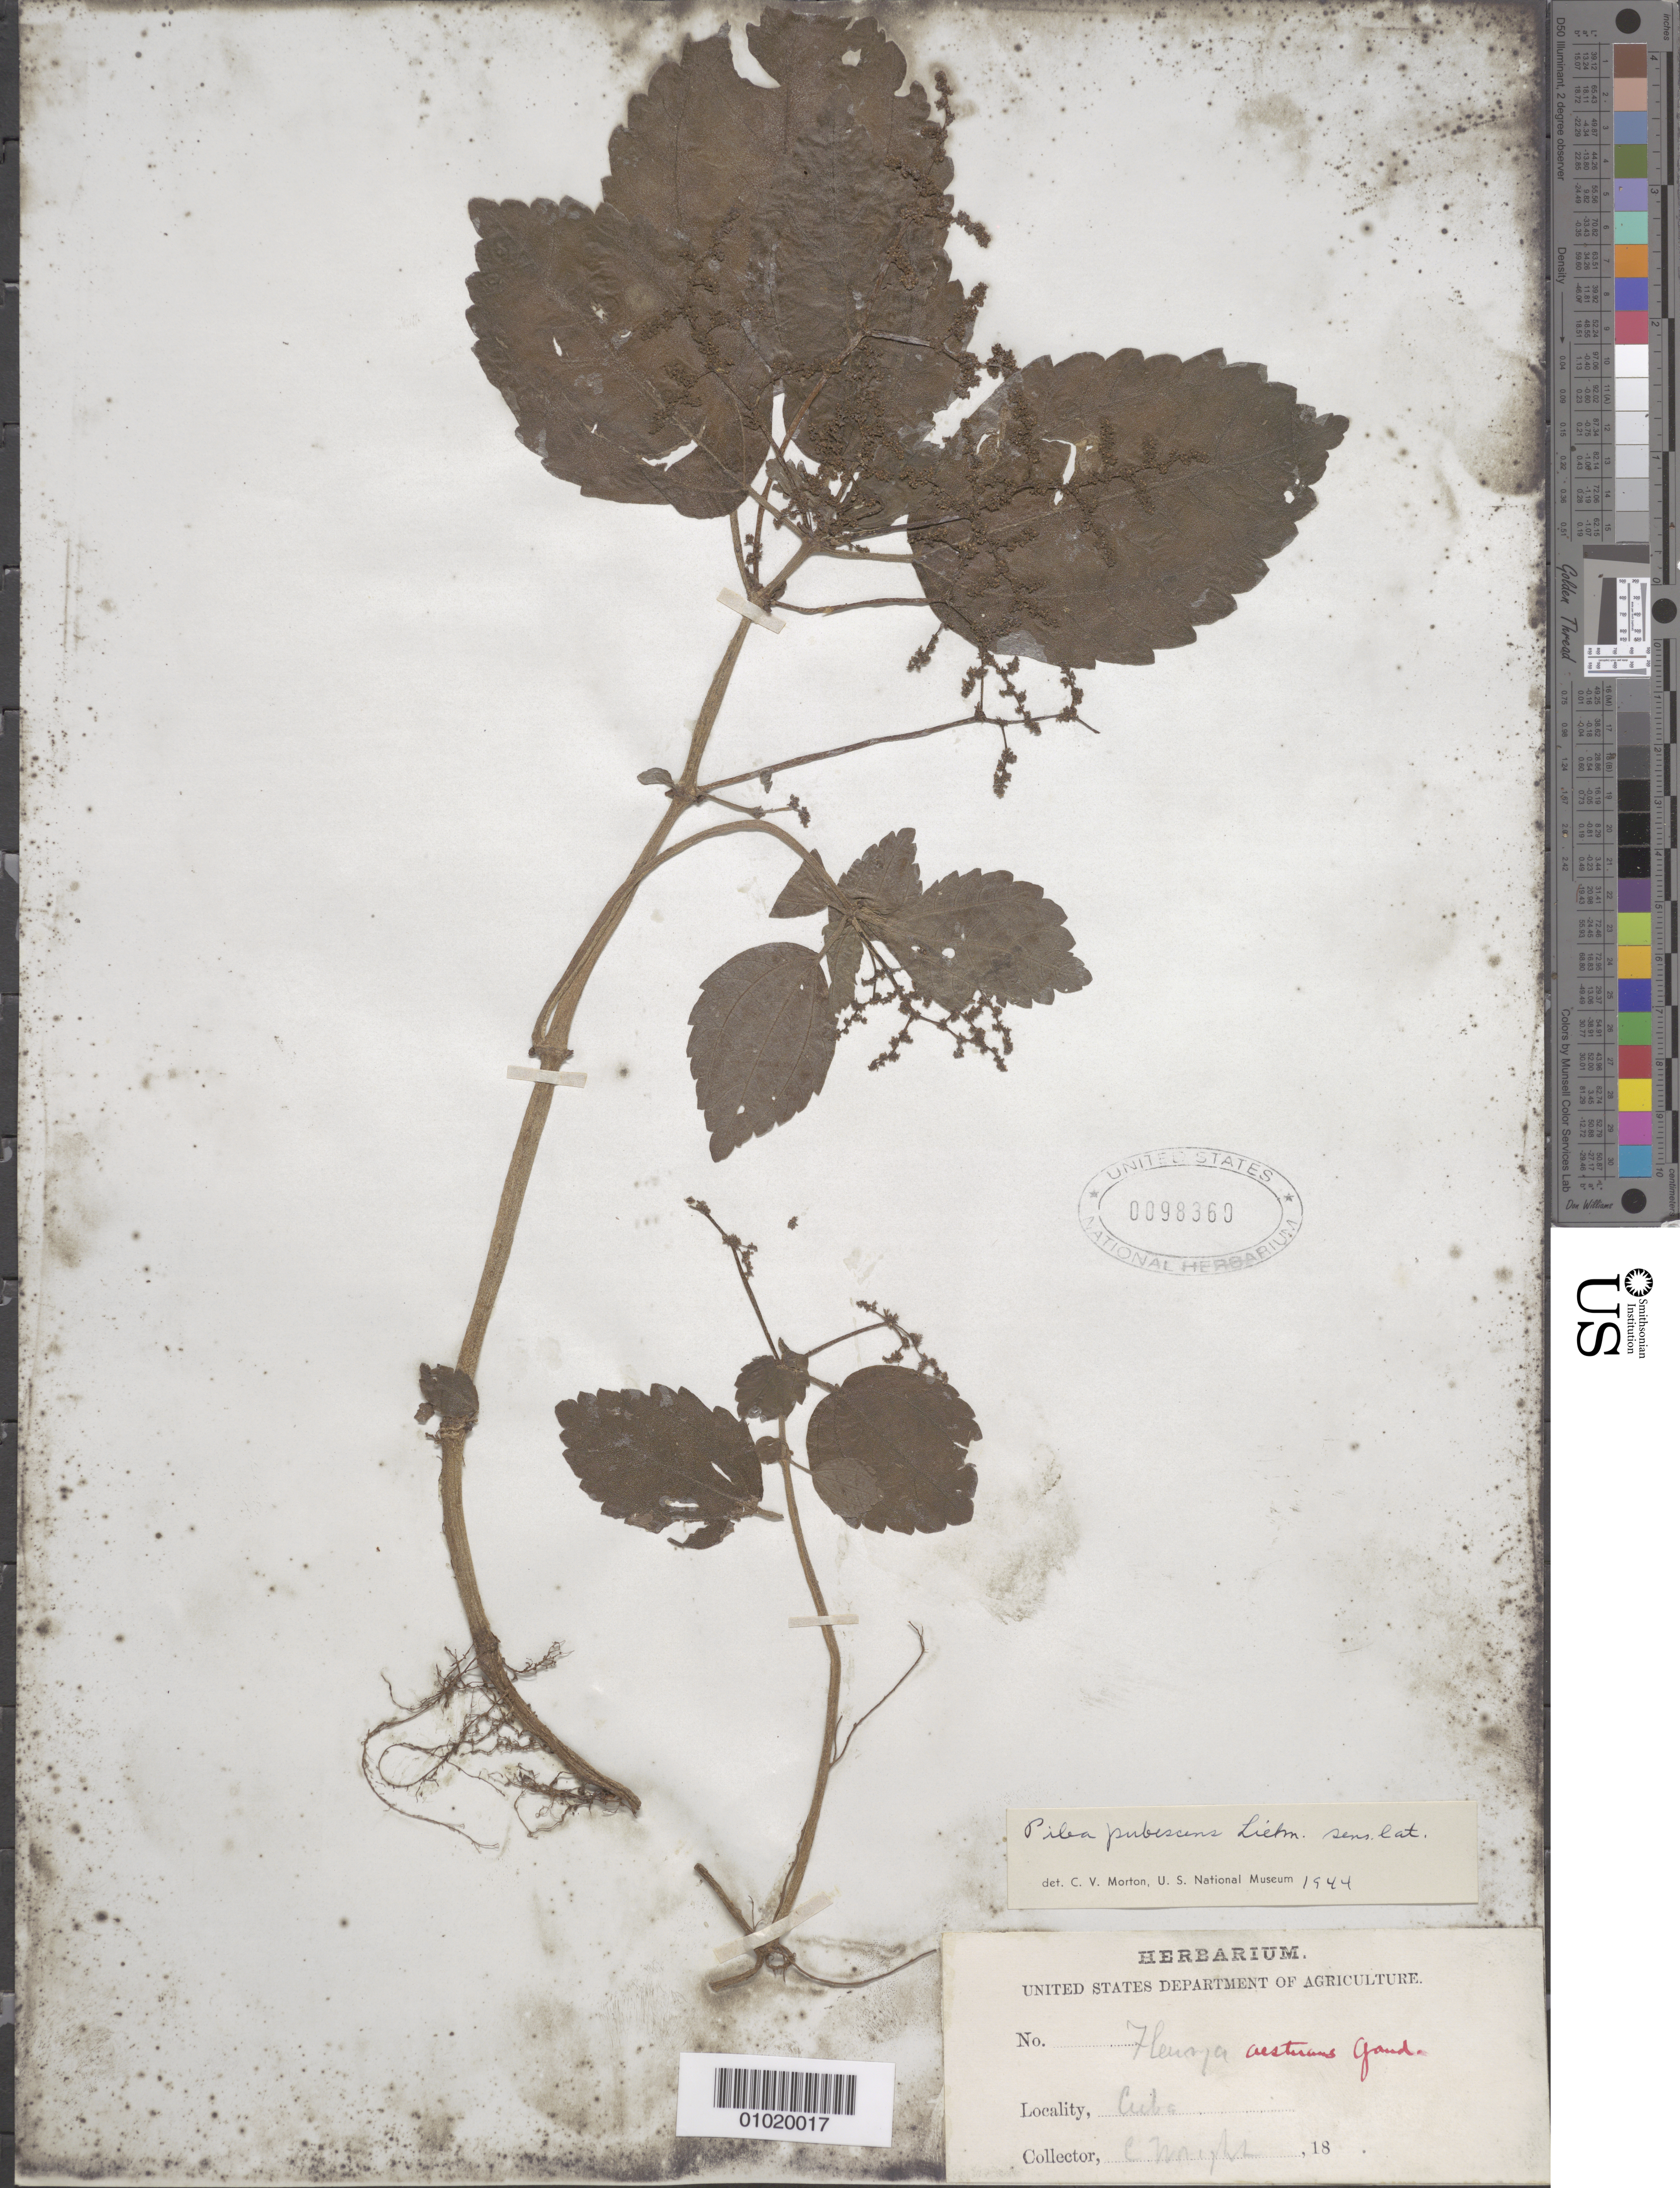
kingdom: Plantae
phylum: Tracheophyta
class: Magnoliopsida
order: Rosales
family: Urticaceae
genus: Pilea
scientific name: Pilea pubescens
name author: Liebm.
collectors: C. Wright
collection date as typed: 1800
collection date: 1800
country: Cuba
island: Cuba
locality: Fleuraya austuans Gand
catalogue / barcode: US 98360